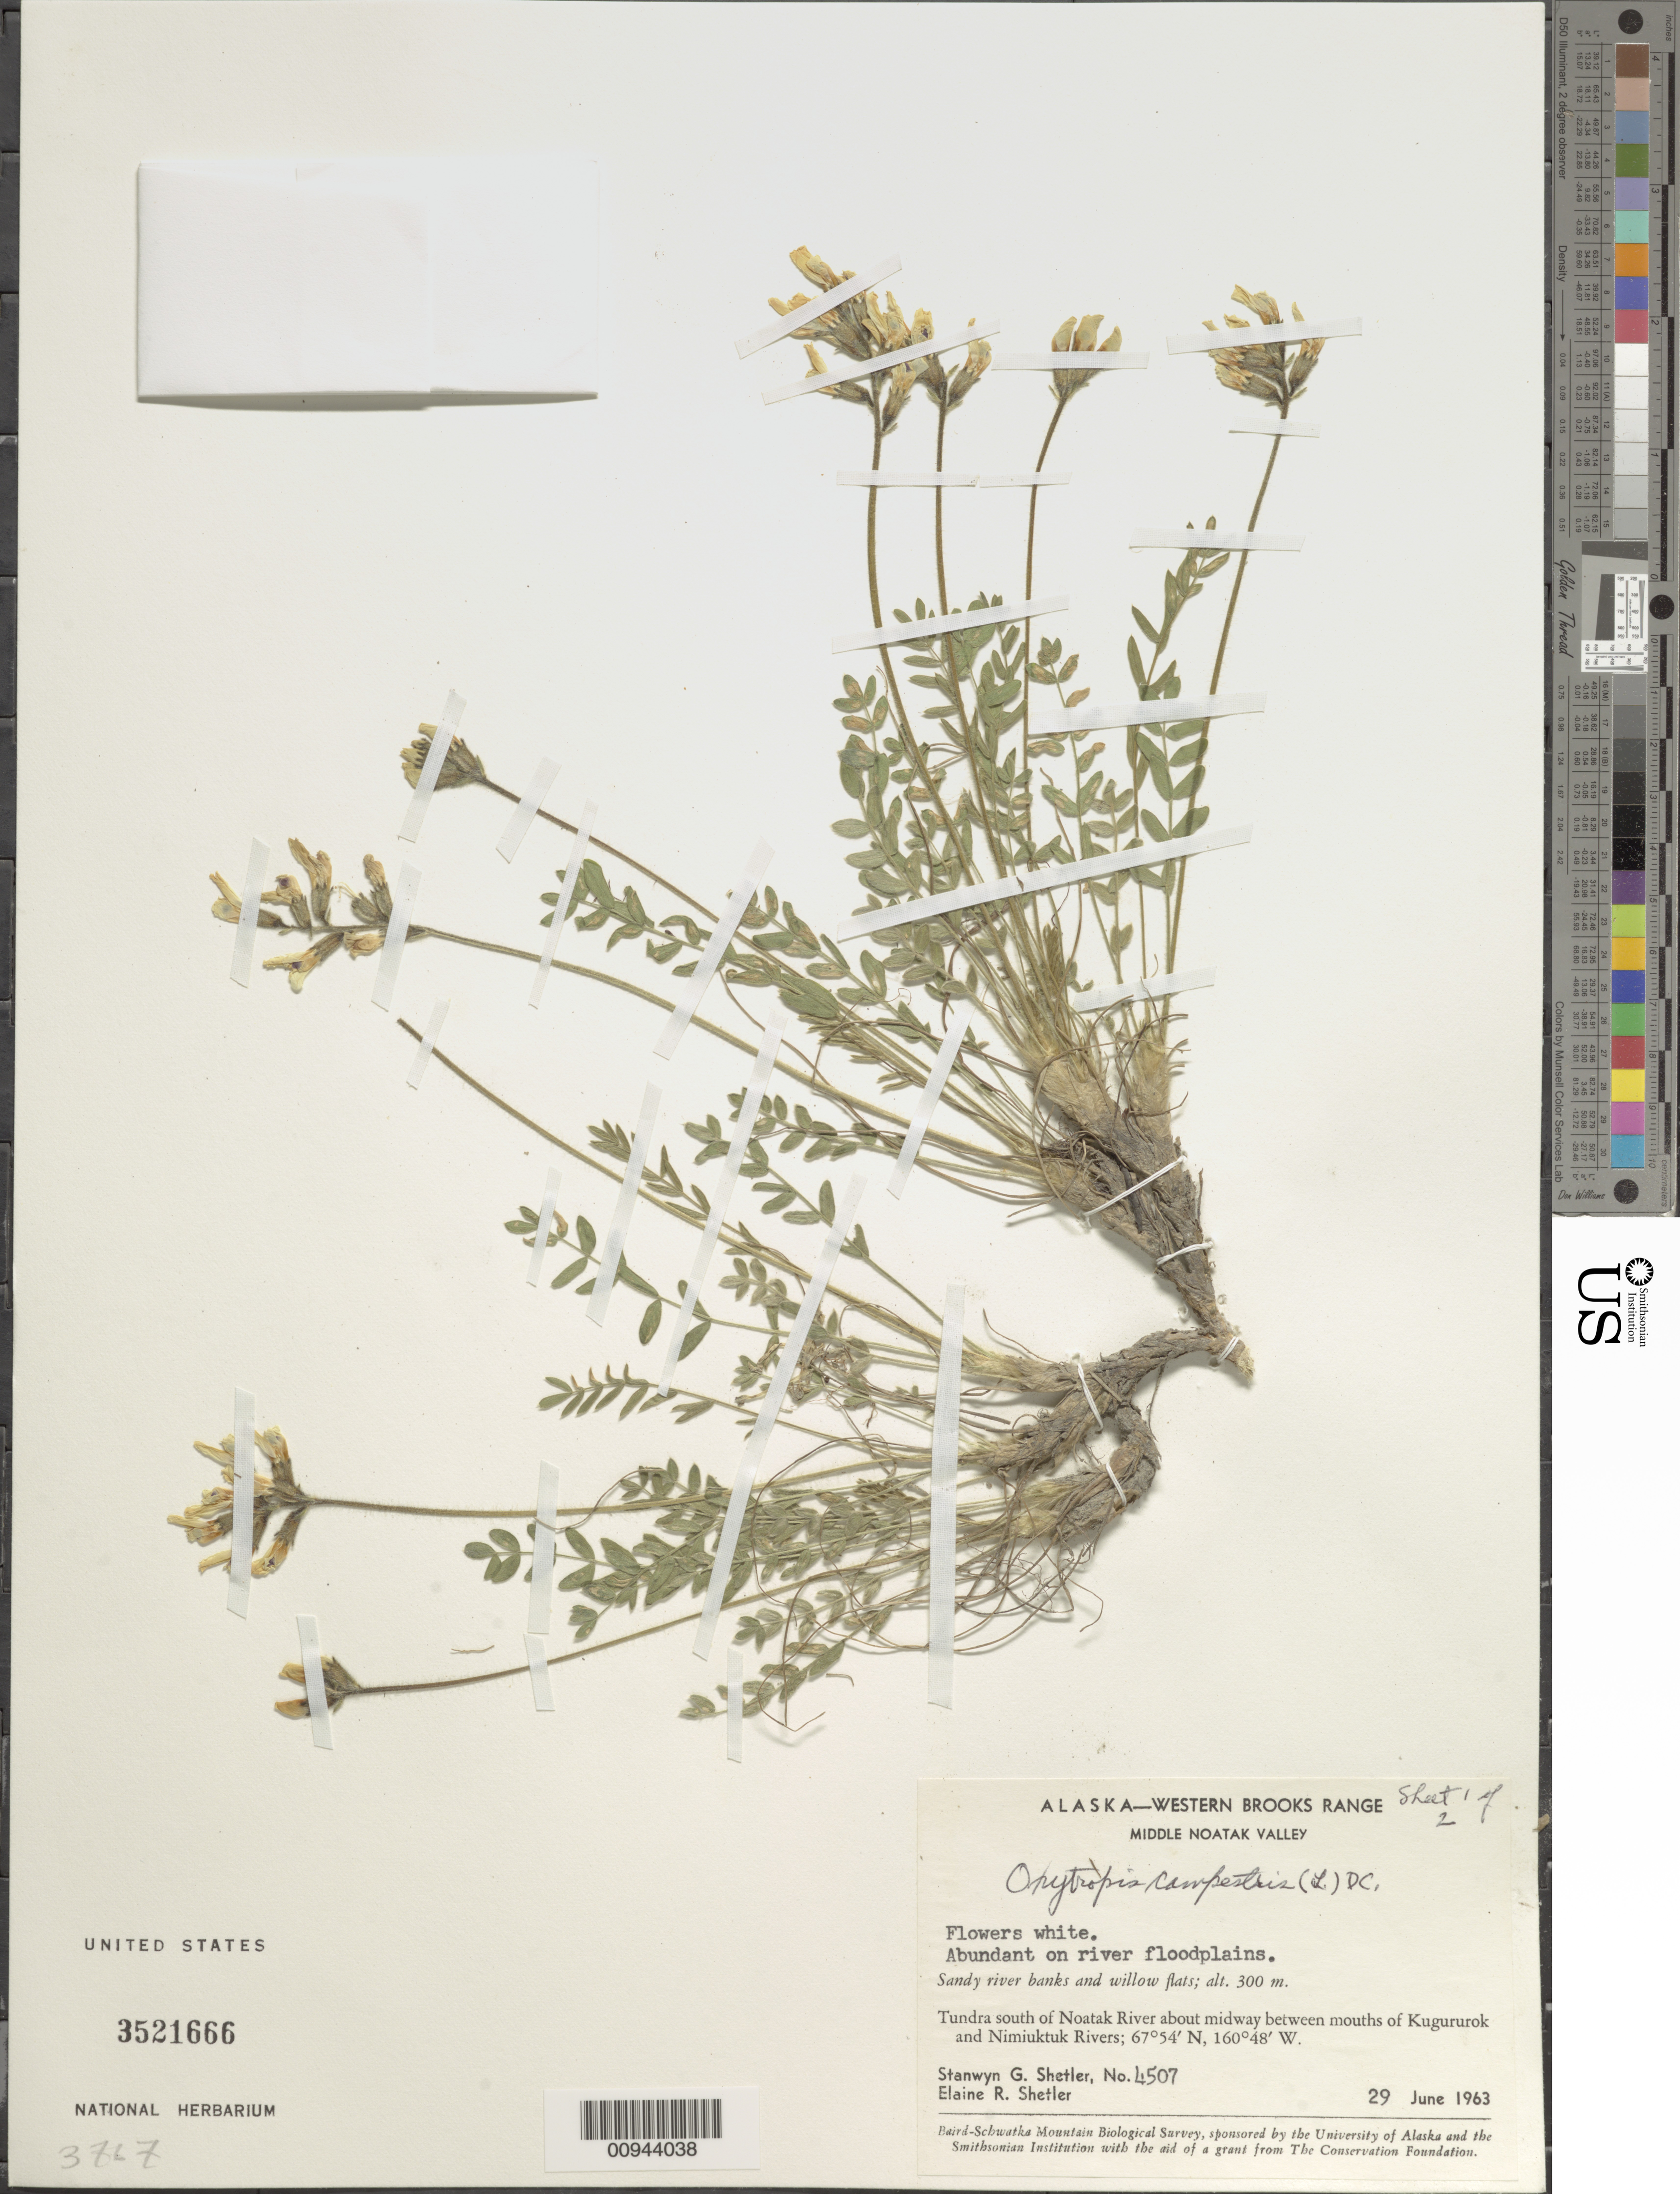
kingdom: Plantae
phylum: Tracheophyta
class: Magnoliopsida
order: Fabales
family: Fabaceae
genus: Oxytropis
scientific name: Oxytropis campestris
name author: (L.) DC.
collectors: S. Shetler & E. R. Shetler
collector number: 4507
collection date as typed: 29 Jun 1963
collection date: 1963-06-29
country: United States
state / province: Alaska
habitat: Tundra. Sandy river banks and willow flats.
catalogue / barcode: US 3521666